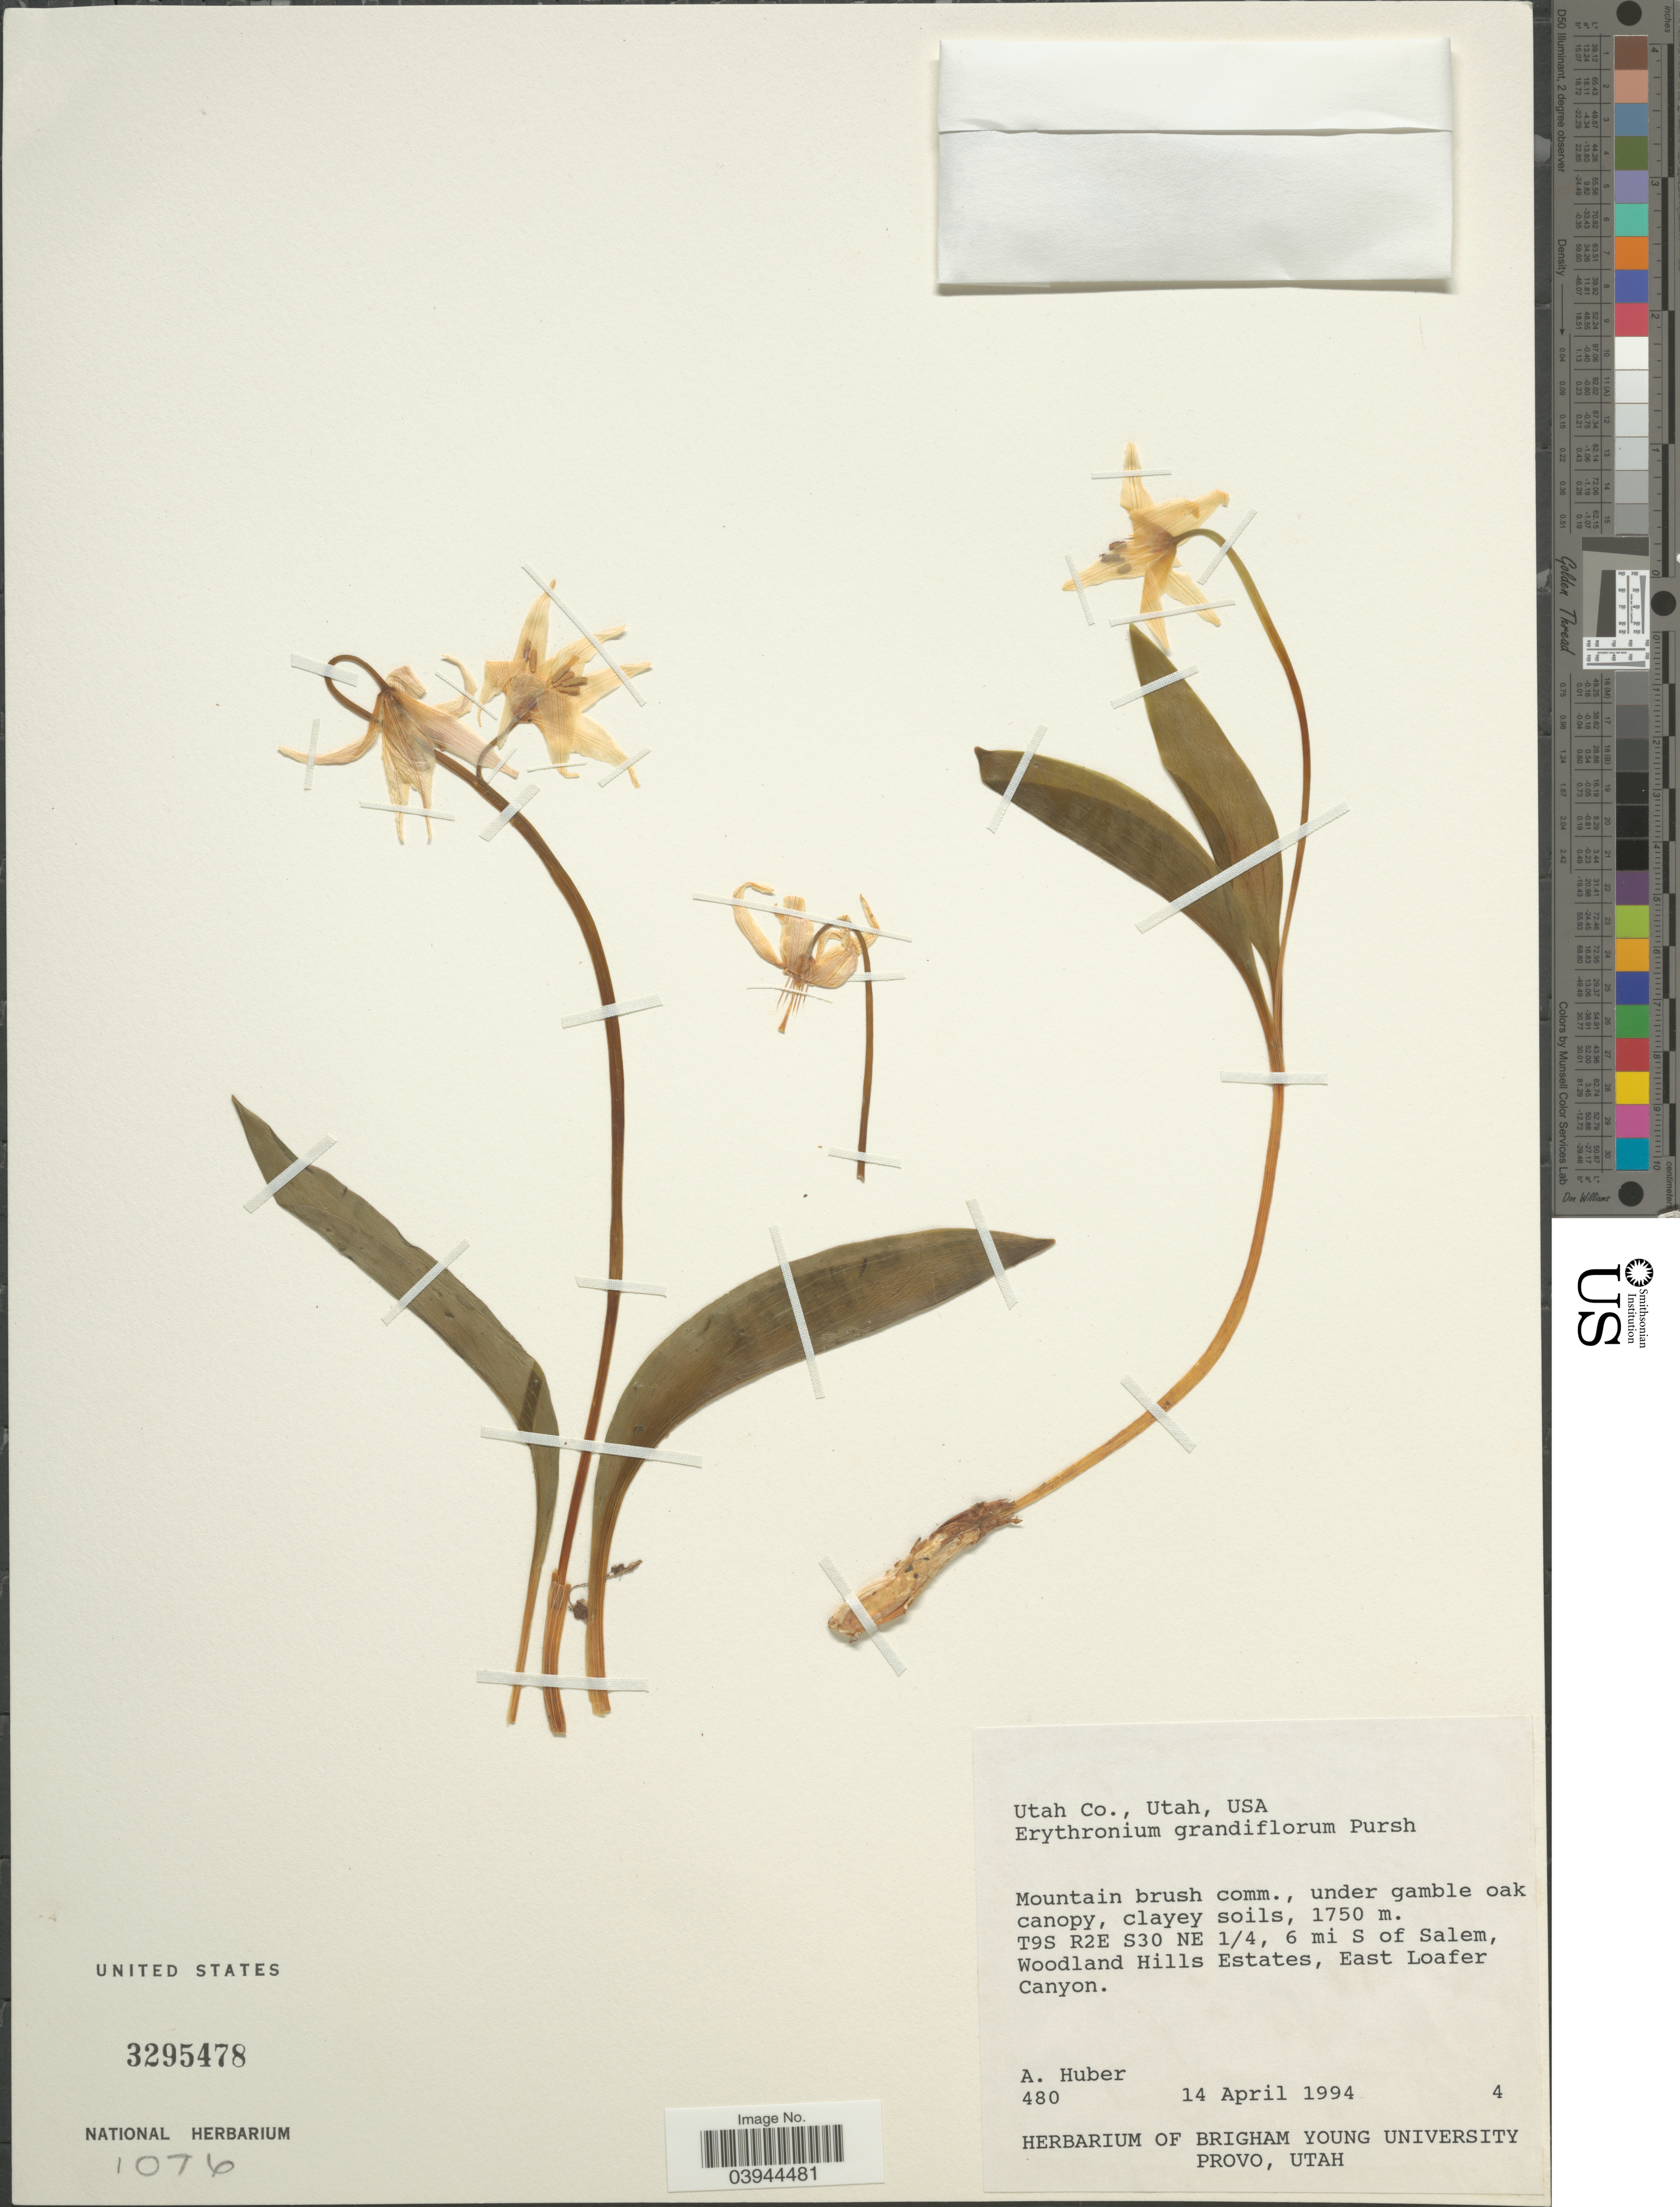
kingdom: Plantae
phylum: Tracheophyta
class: Liliopsida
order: Liliales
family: Liliaceae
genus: Erythronium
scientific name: Erythronium grandiflorum var. pallidum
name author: H. St. John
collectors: A. Huber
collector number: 480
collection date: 1994-04-14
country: United States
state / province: Utah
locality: Utah Co. T9S R2E S30 NE ¼, 6 mi S of Salem, Woodland Hills Estates, East Loafer Canyon.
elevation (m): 1750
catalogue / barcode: US 3295478